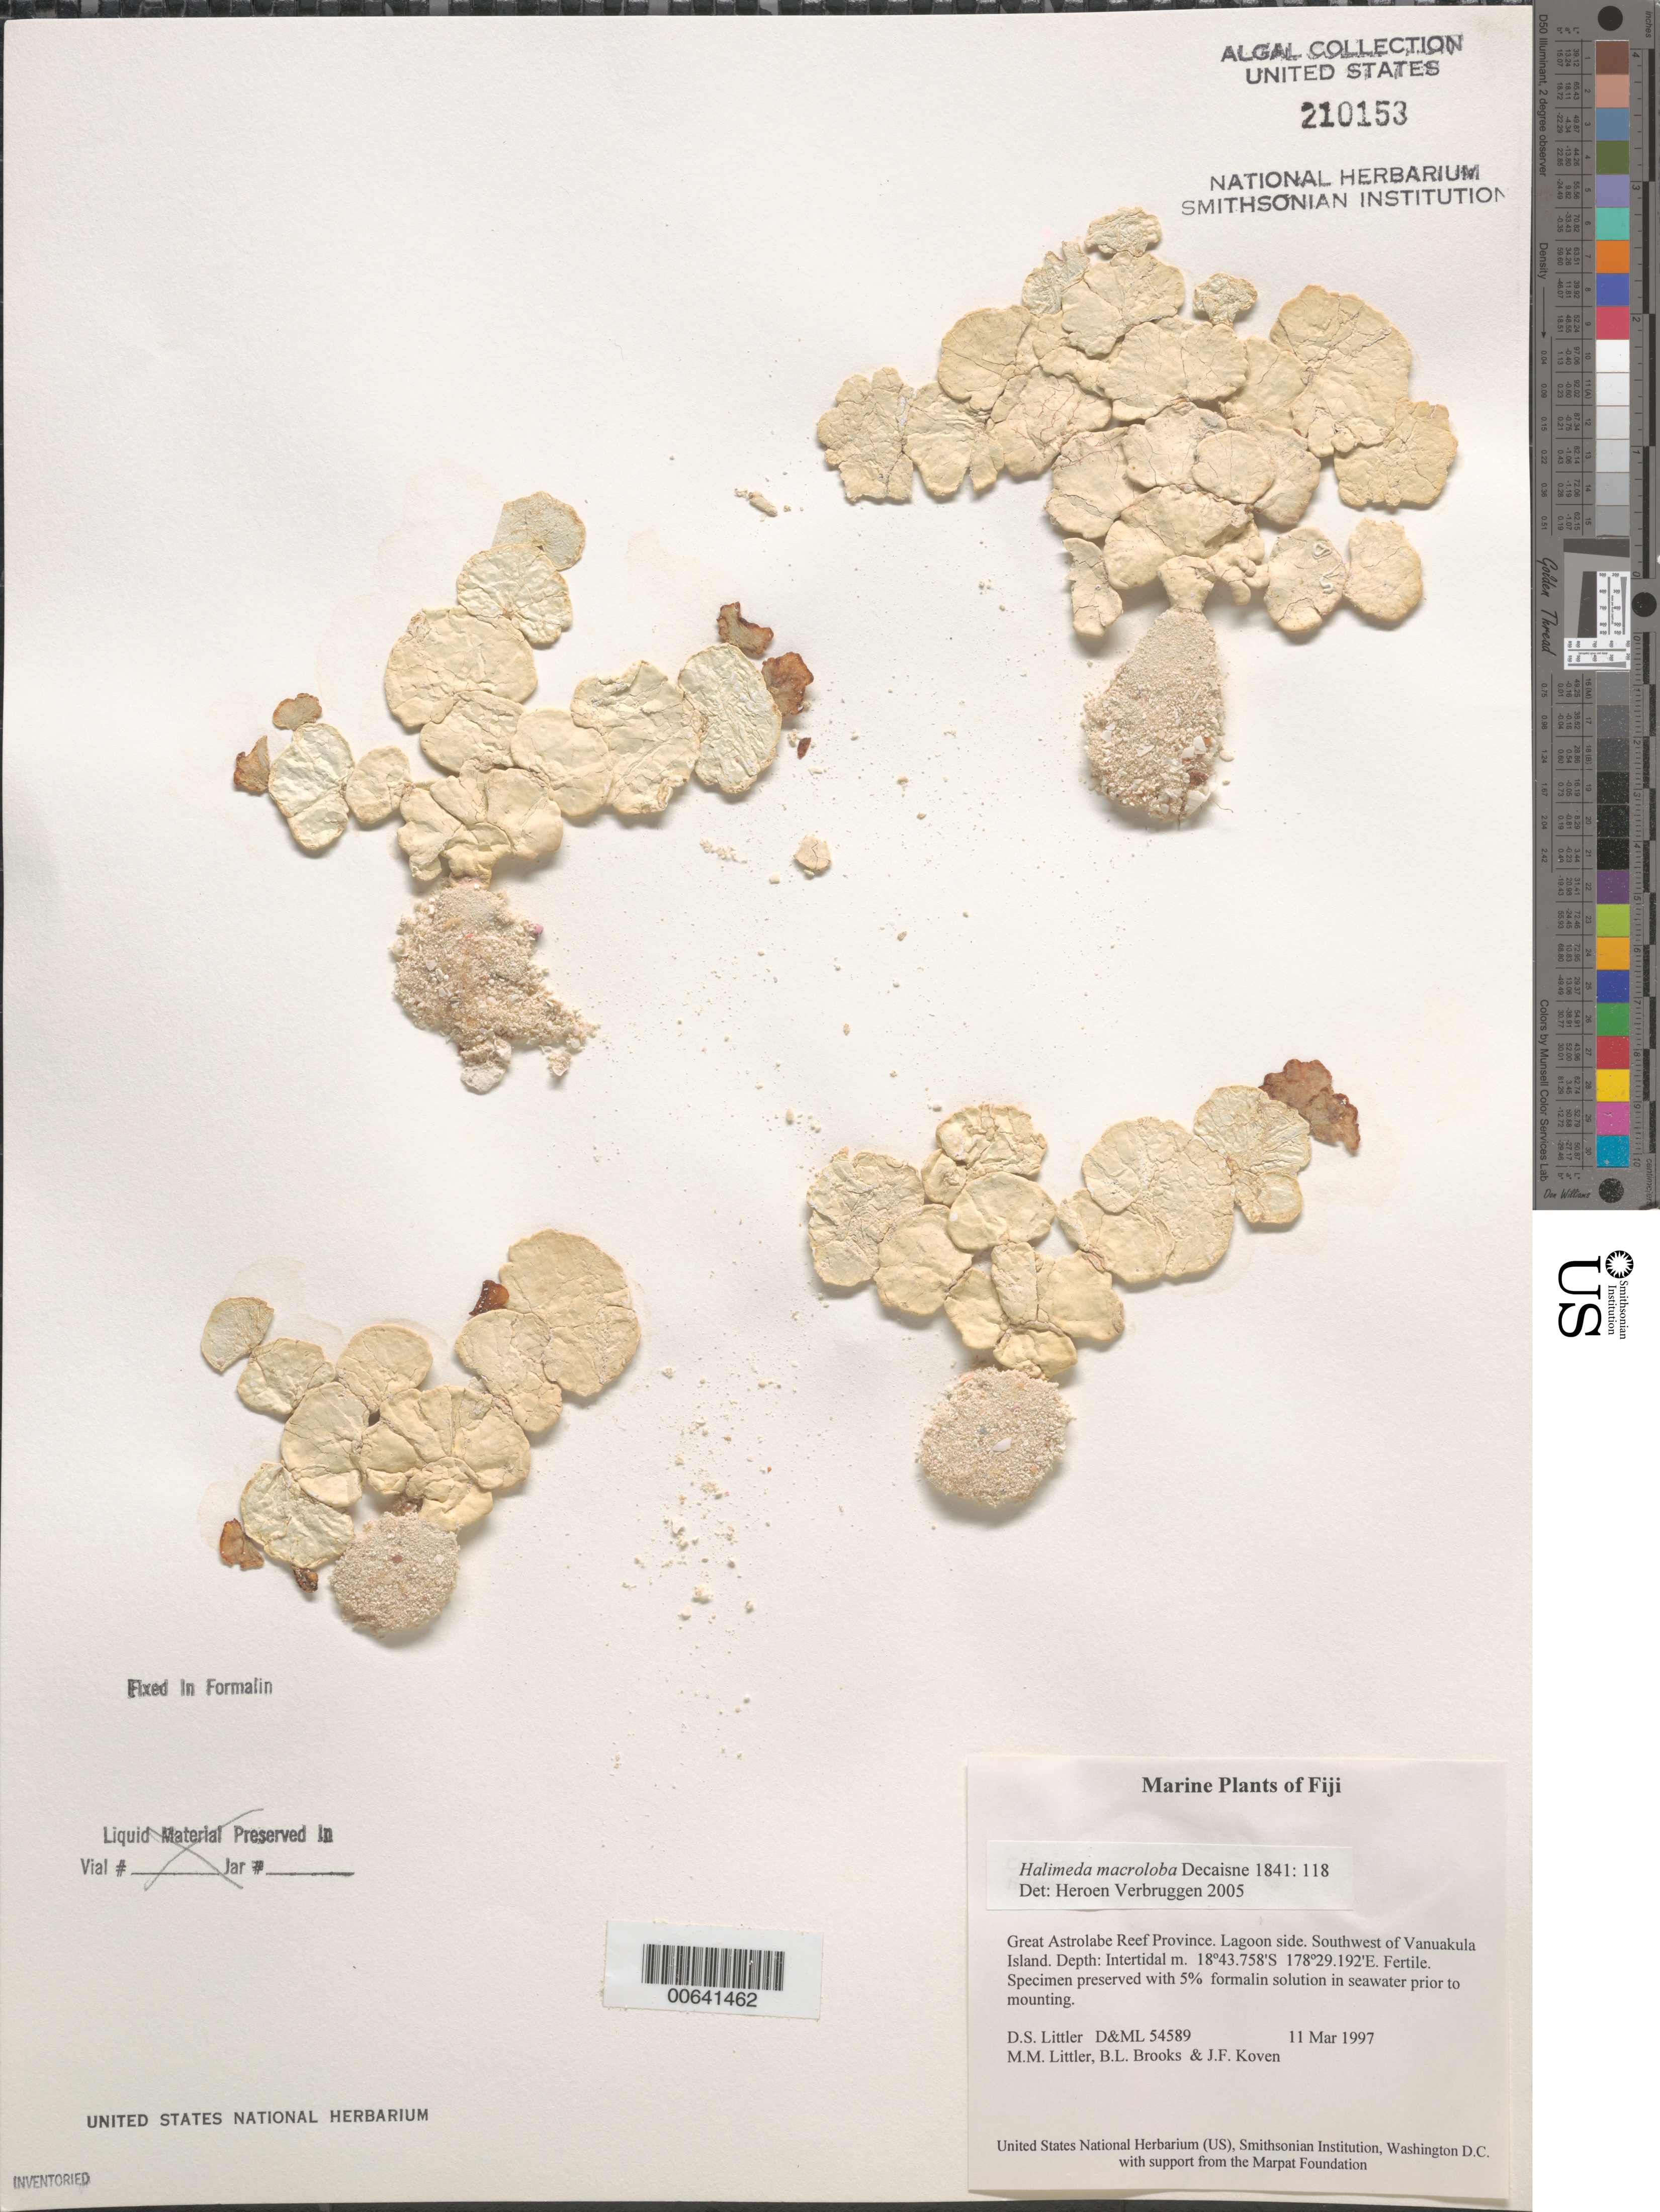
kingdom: Plantae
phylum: Chlorophyta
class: Ulvophyceae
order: Bryopsidales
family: Halimedaceae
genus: Halimeda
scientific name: Halimeda macroloba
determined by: Verbruggen, H.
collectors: D. S. Littler, M. M. Littler, B. Brooks & J. Koven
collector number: D&ML 54589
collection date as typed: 11 Mar 1997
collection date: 1997-03-11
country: Fiji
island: Great Astrolabe Reef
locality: Great Astrolabe Reef, southwest of Vanuakula Island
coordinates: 18 43.758'S, 178 29.192'E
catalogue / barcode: US 210153